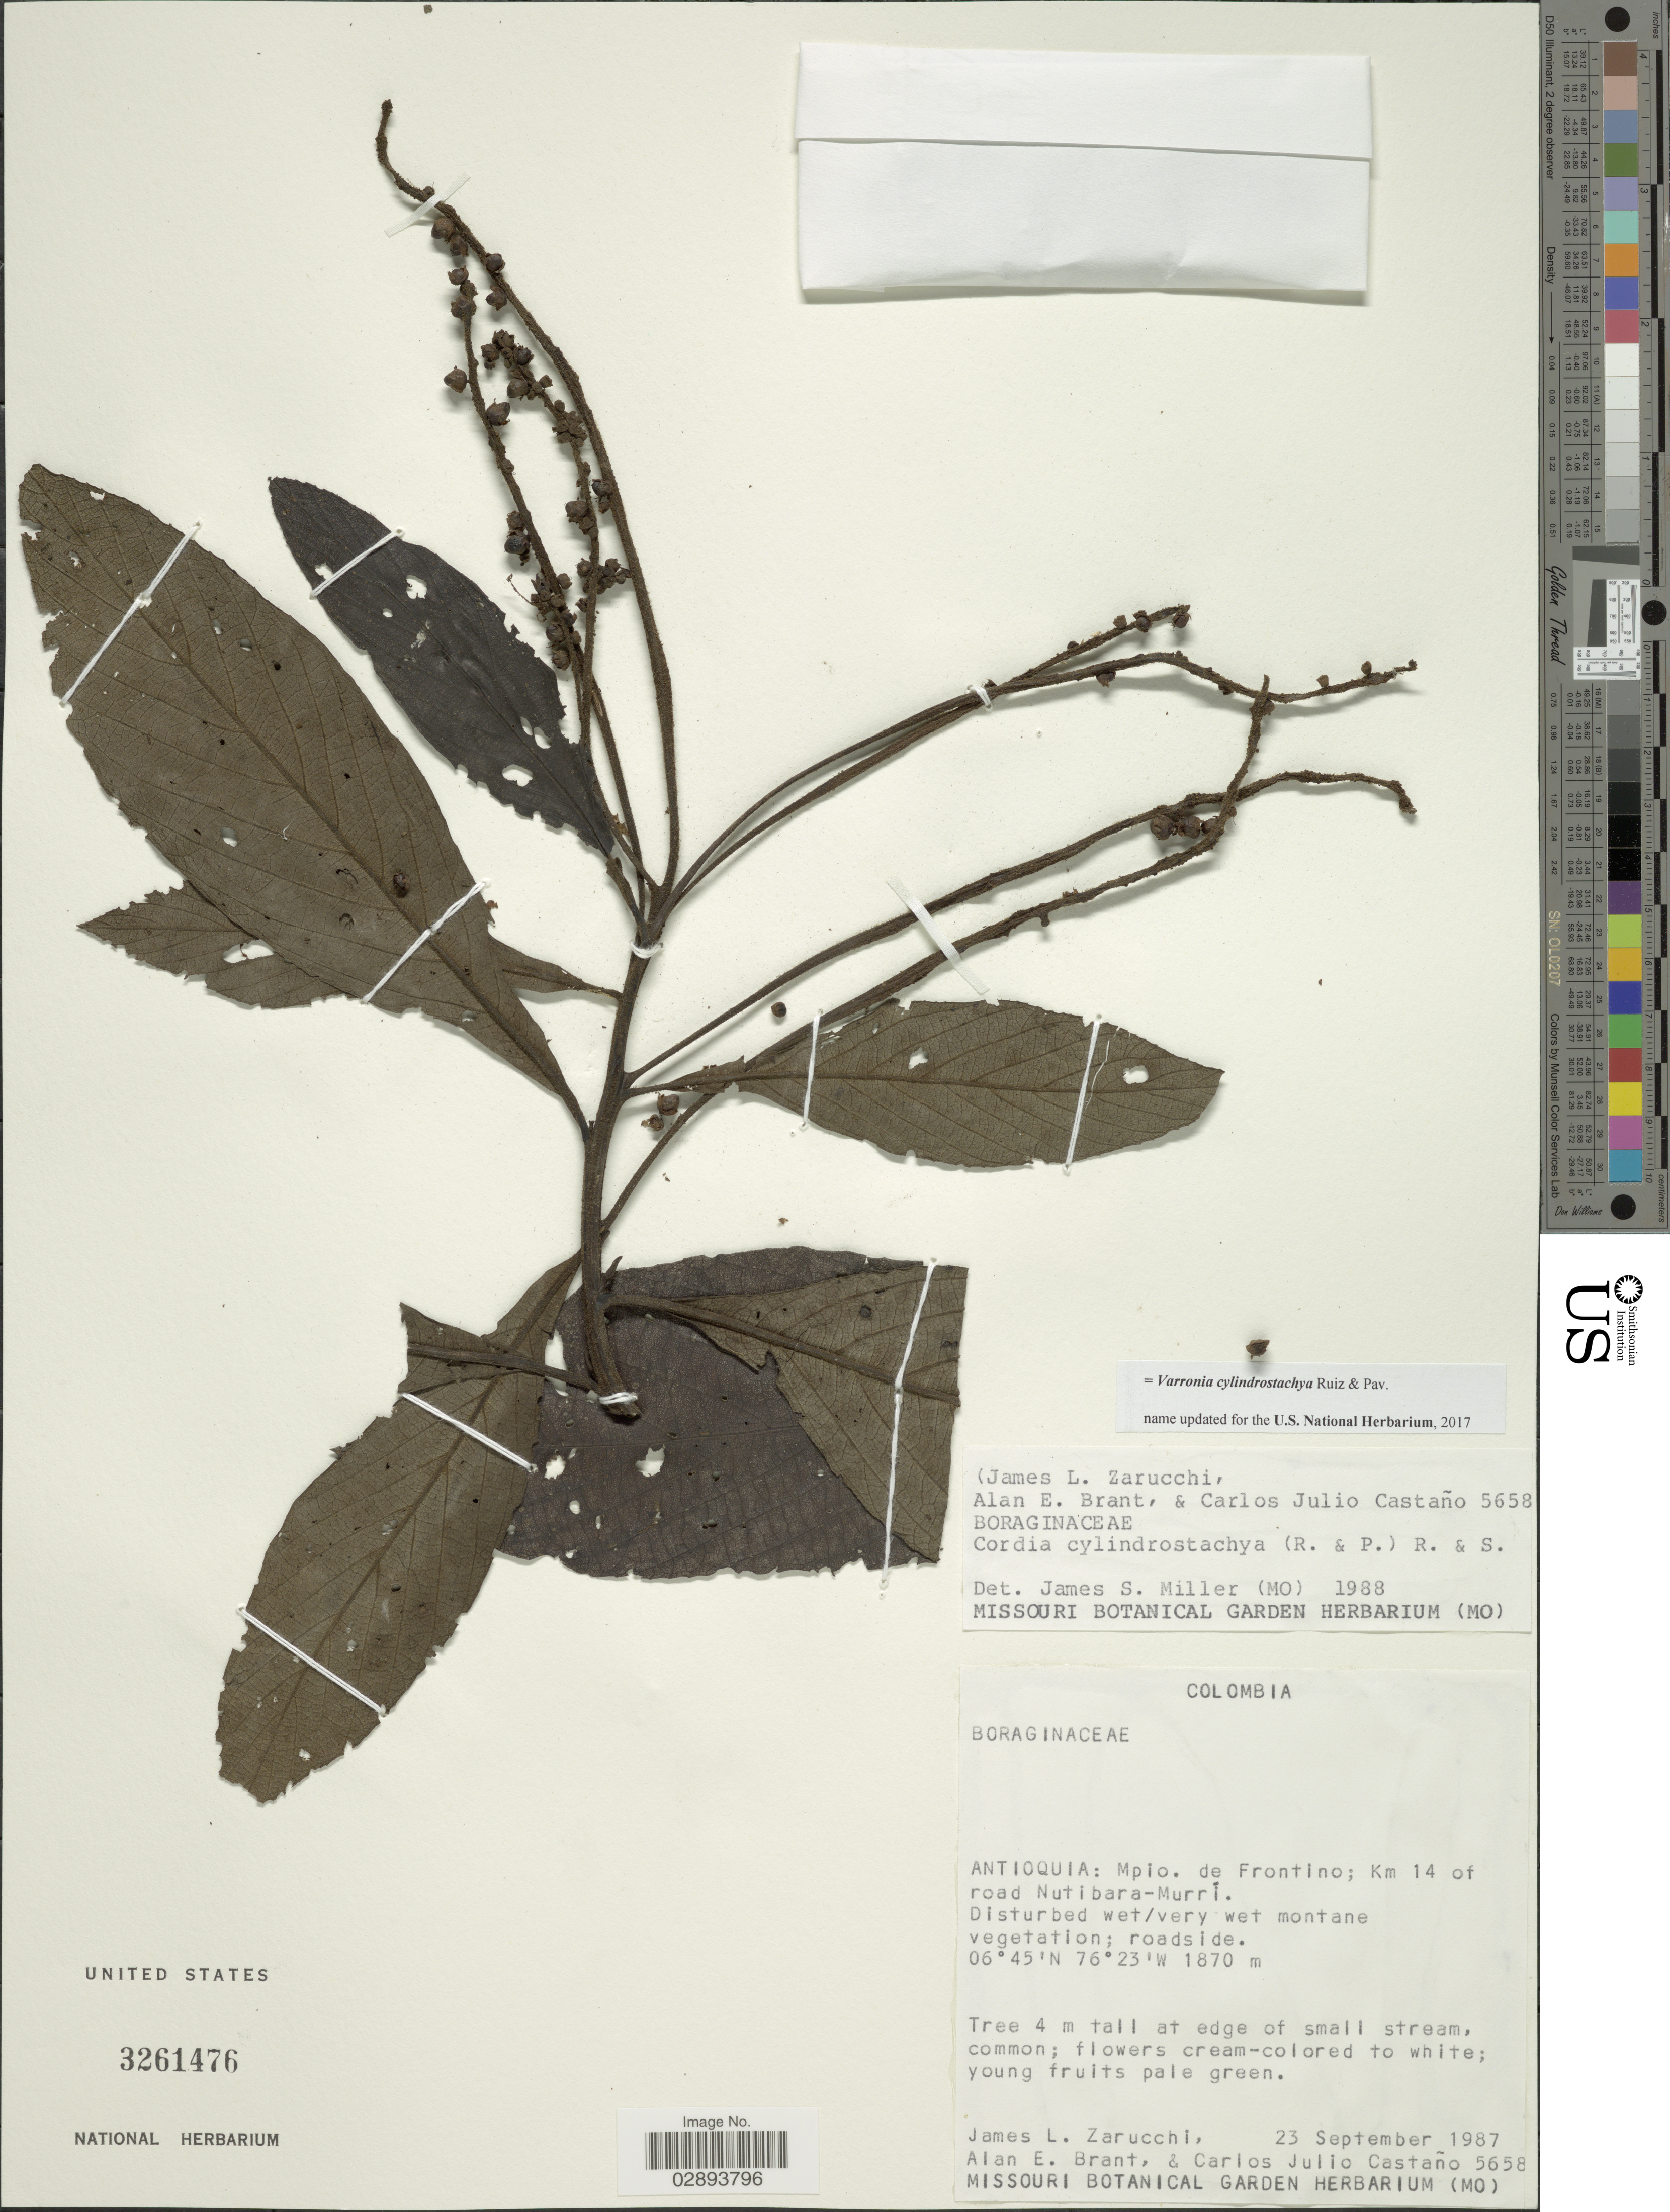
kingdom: Plantae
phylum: Tracheophyta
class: Magnoliopsida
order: Boraginales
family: Cordiaceae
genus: Varronia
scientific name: Varronia cylindrostachya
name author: Ruiz & Pav.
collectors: J. L. Zarucchi, A. Brant & C. Castaño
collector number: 5658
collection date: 1987-09-23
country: Colombia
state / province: Antioquia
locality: Mpio. de Frontino, Km 14 of road Nutibara-Murri.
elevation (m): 1870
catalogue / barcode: US 3261476